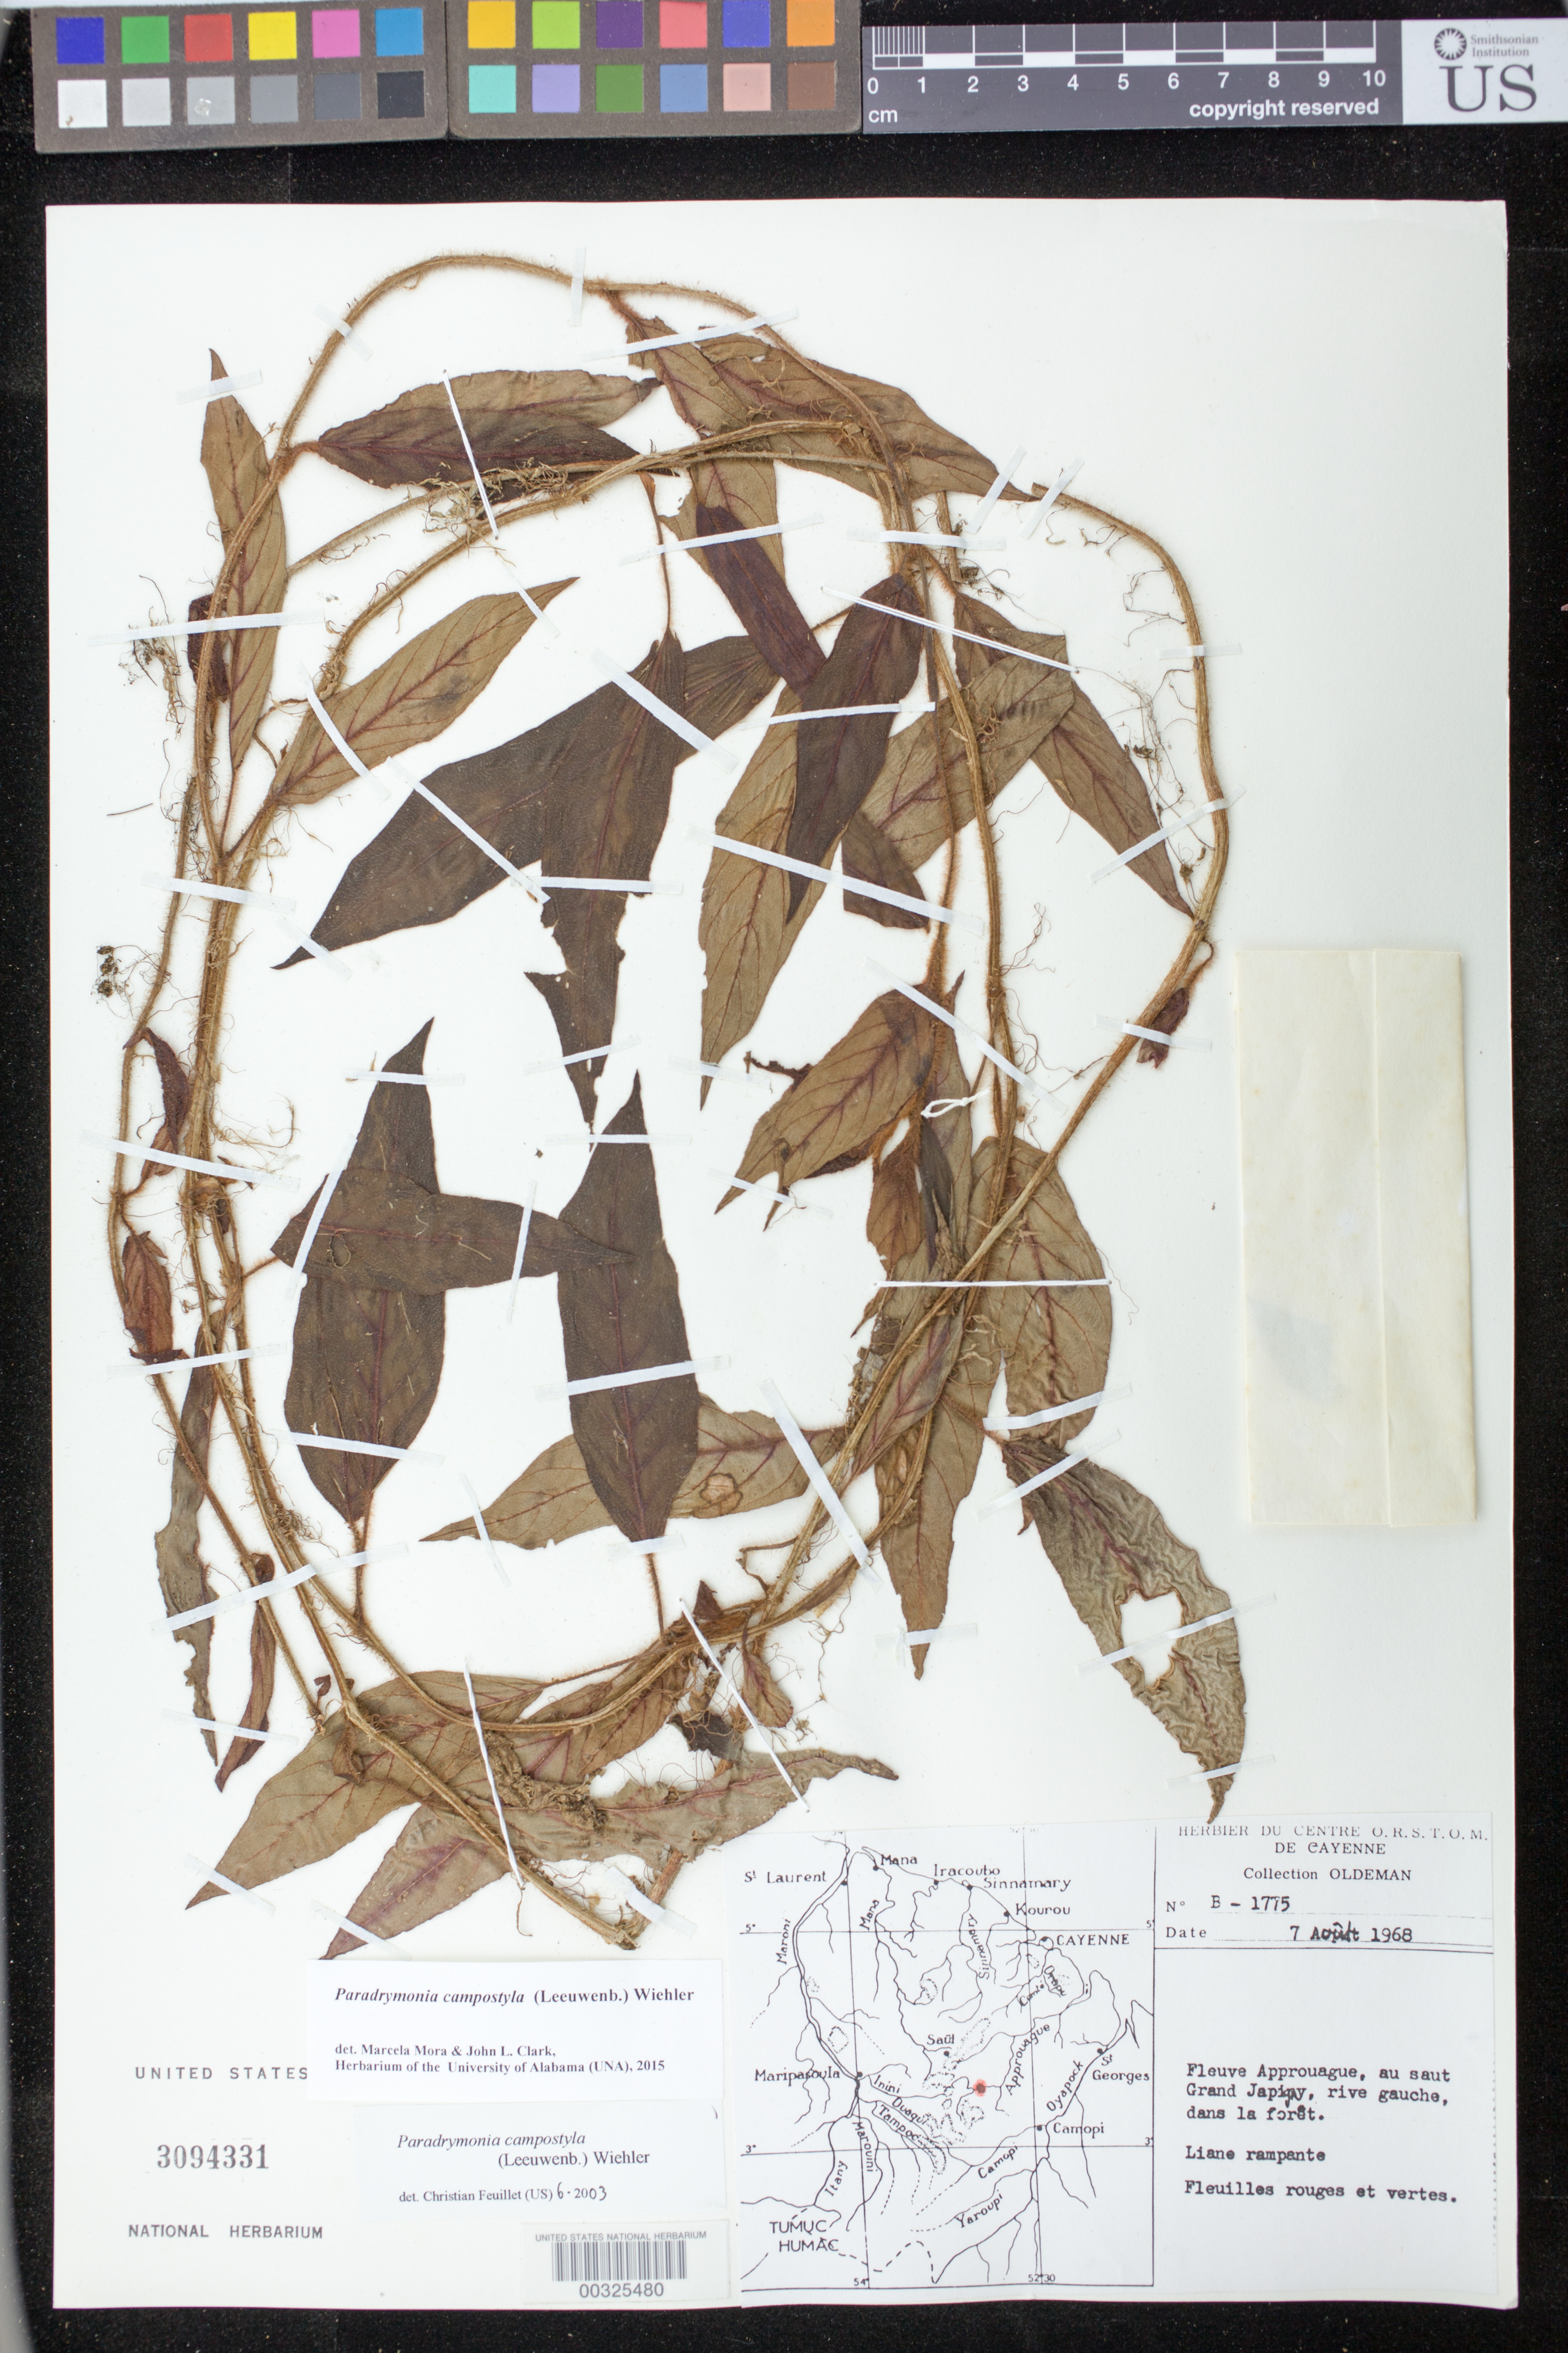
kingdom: Plantae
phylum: Tracheophyta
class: Magnoliopsida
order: Lamiales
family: Gesneriaceae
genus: Paradrymonia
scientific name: Paradrymonia campostyla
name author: (Leeuwenb.) Wiehler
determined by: Feuillet, C.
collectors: R. Oldeman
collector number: B- 1775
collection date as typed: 07 Aug 1968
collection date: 1968-08-07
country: French Guiana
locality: Fleuve Approuague, au saut Grand Japigay, rive gauche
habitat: dans la forêt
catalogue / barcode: US 3094331